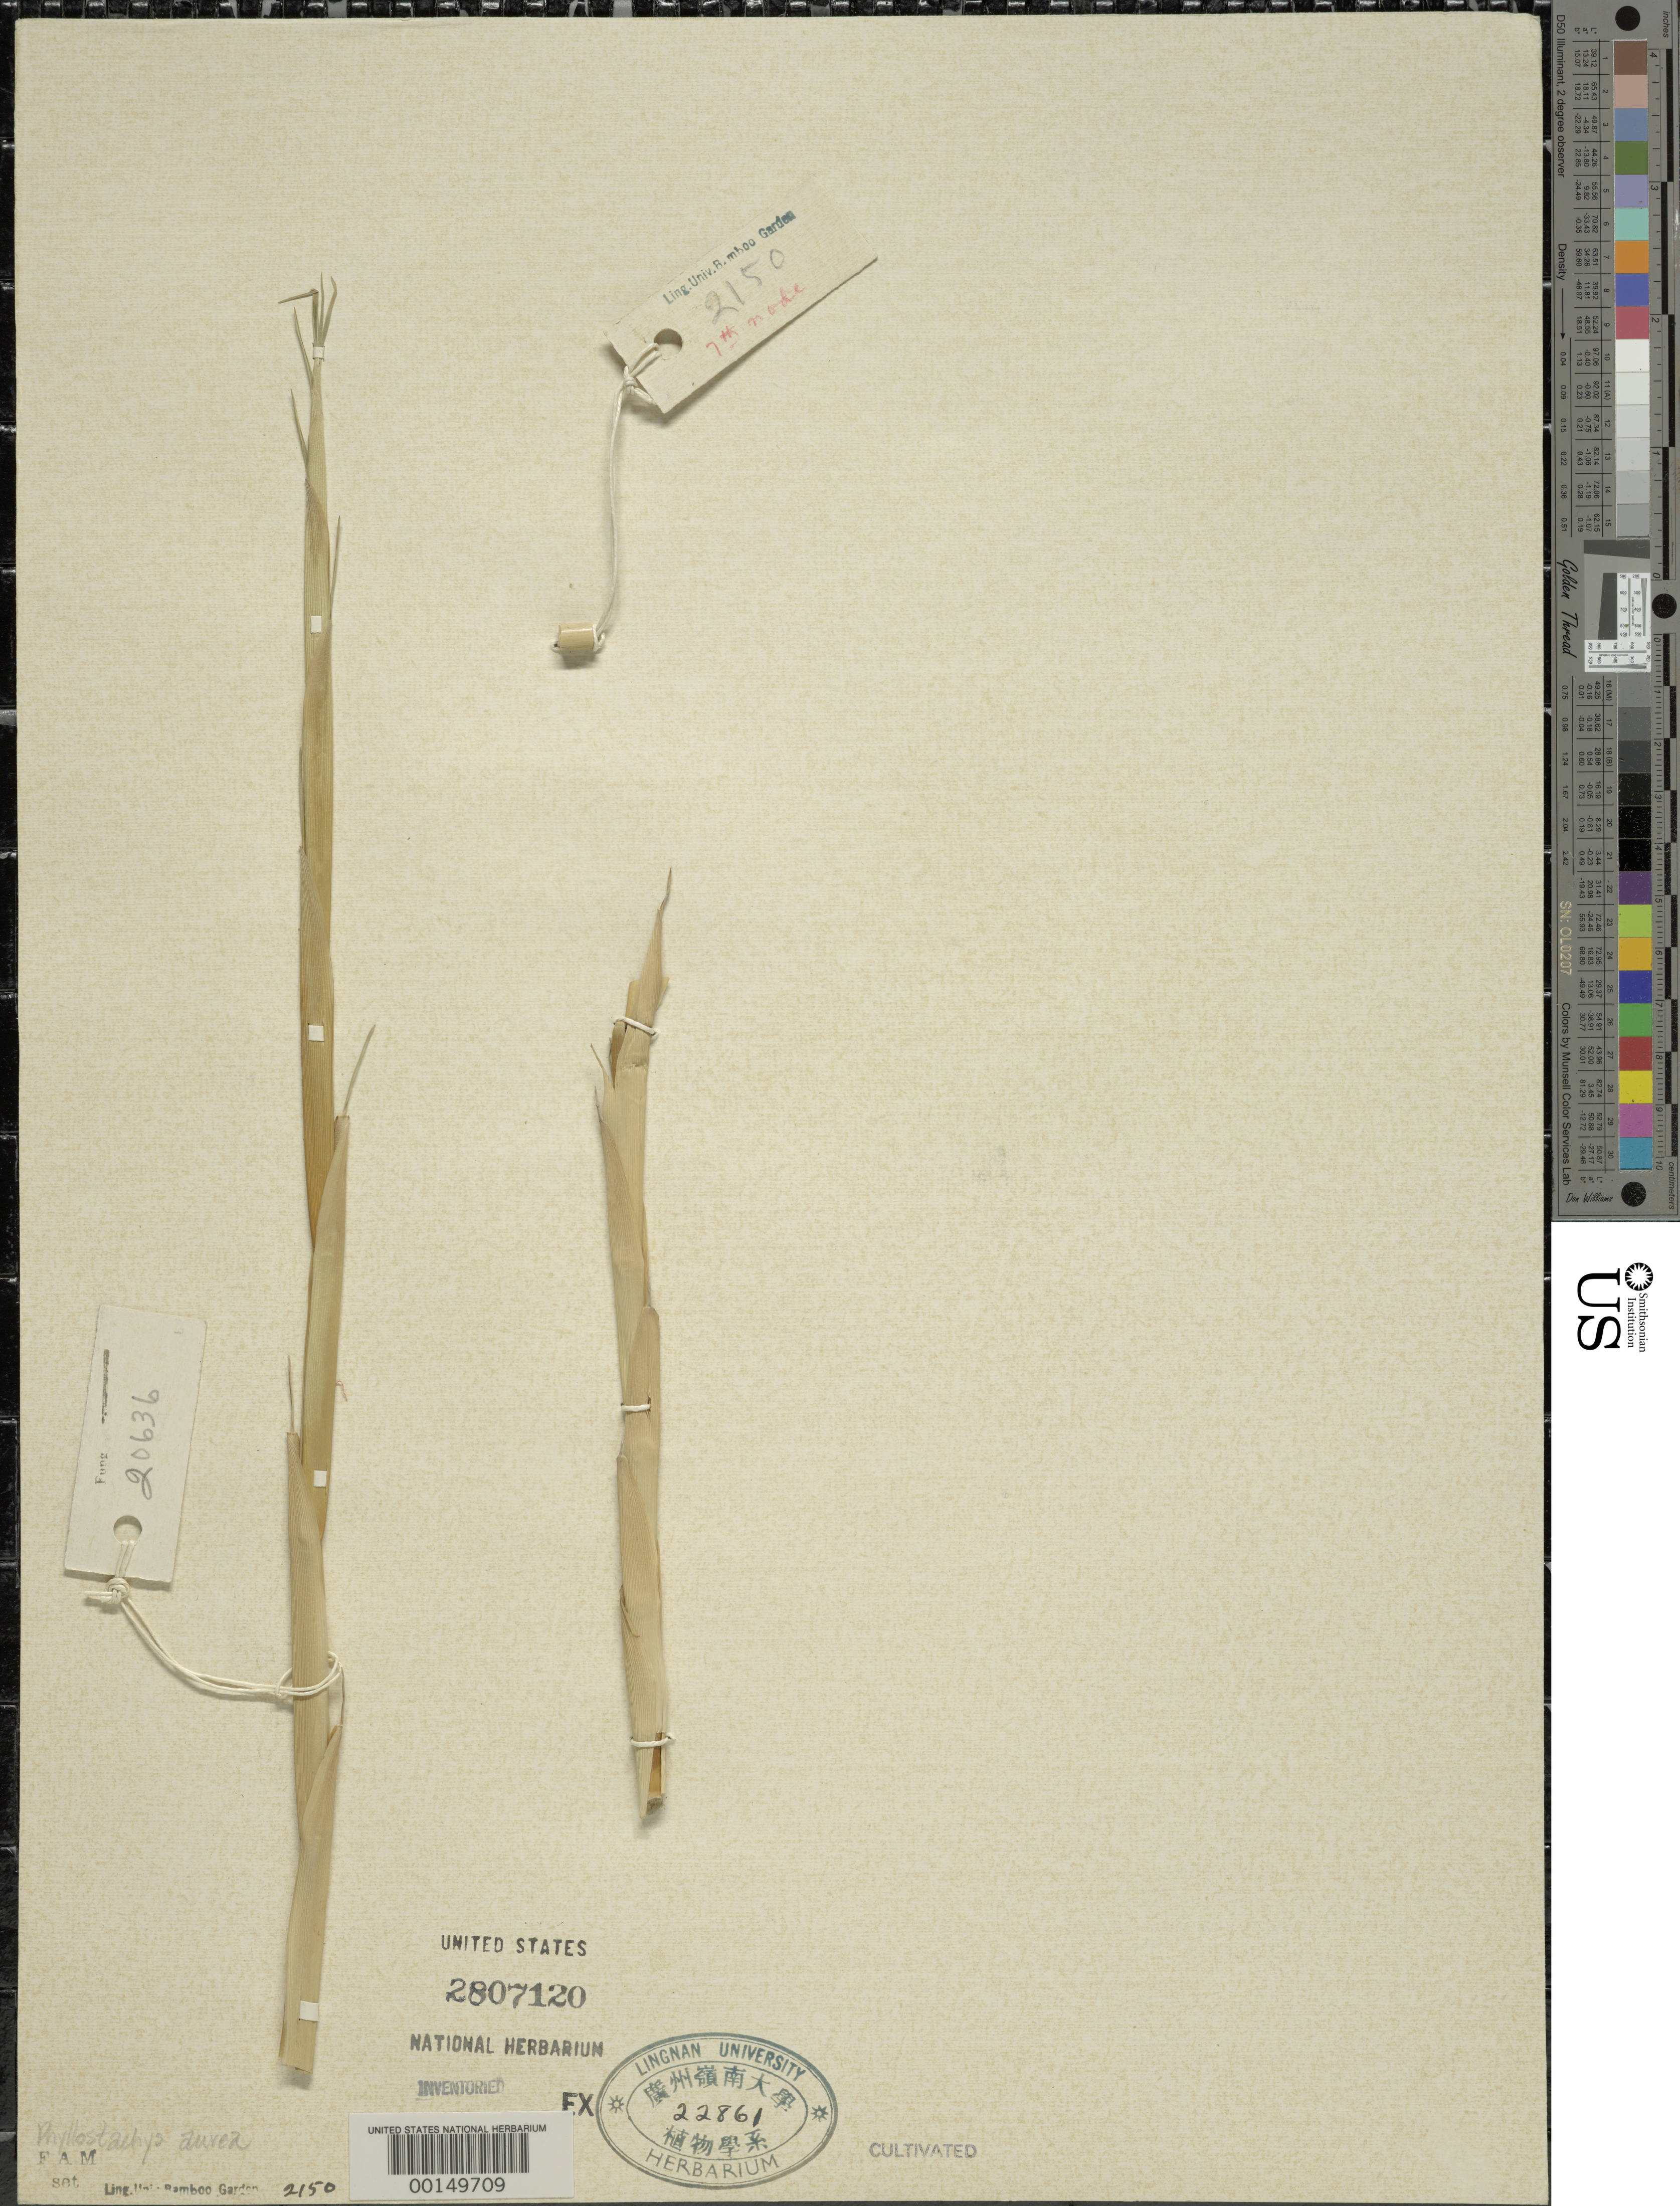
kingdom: Plantae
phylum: Tracheophyta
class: Liliopsida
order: Poales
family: Poaceae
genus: Phyllostachys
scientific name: Phyllostachys aurea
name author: Rivière & C. Rivière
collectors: H. L. Fung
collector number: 20636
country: China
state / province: Guangdong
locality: Lingnan univ.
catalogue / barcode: US 2807120